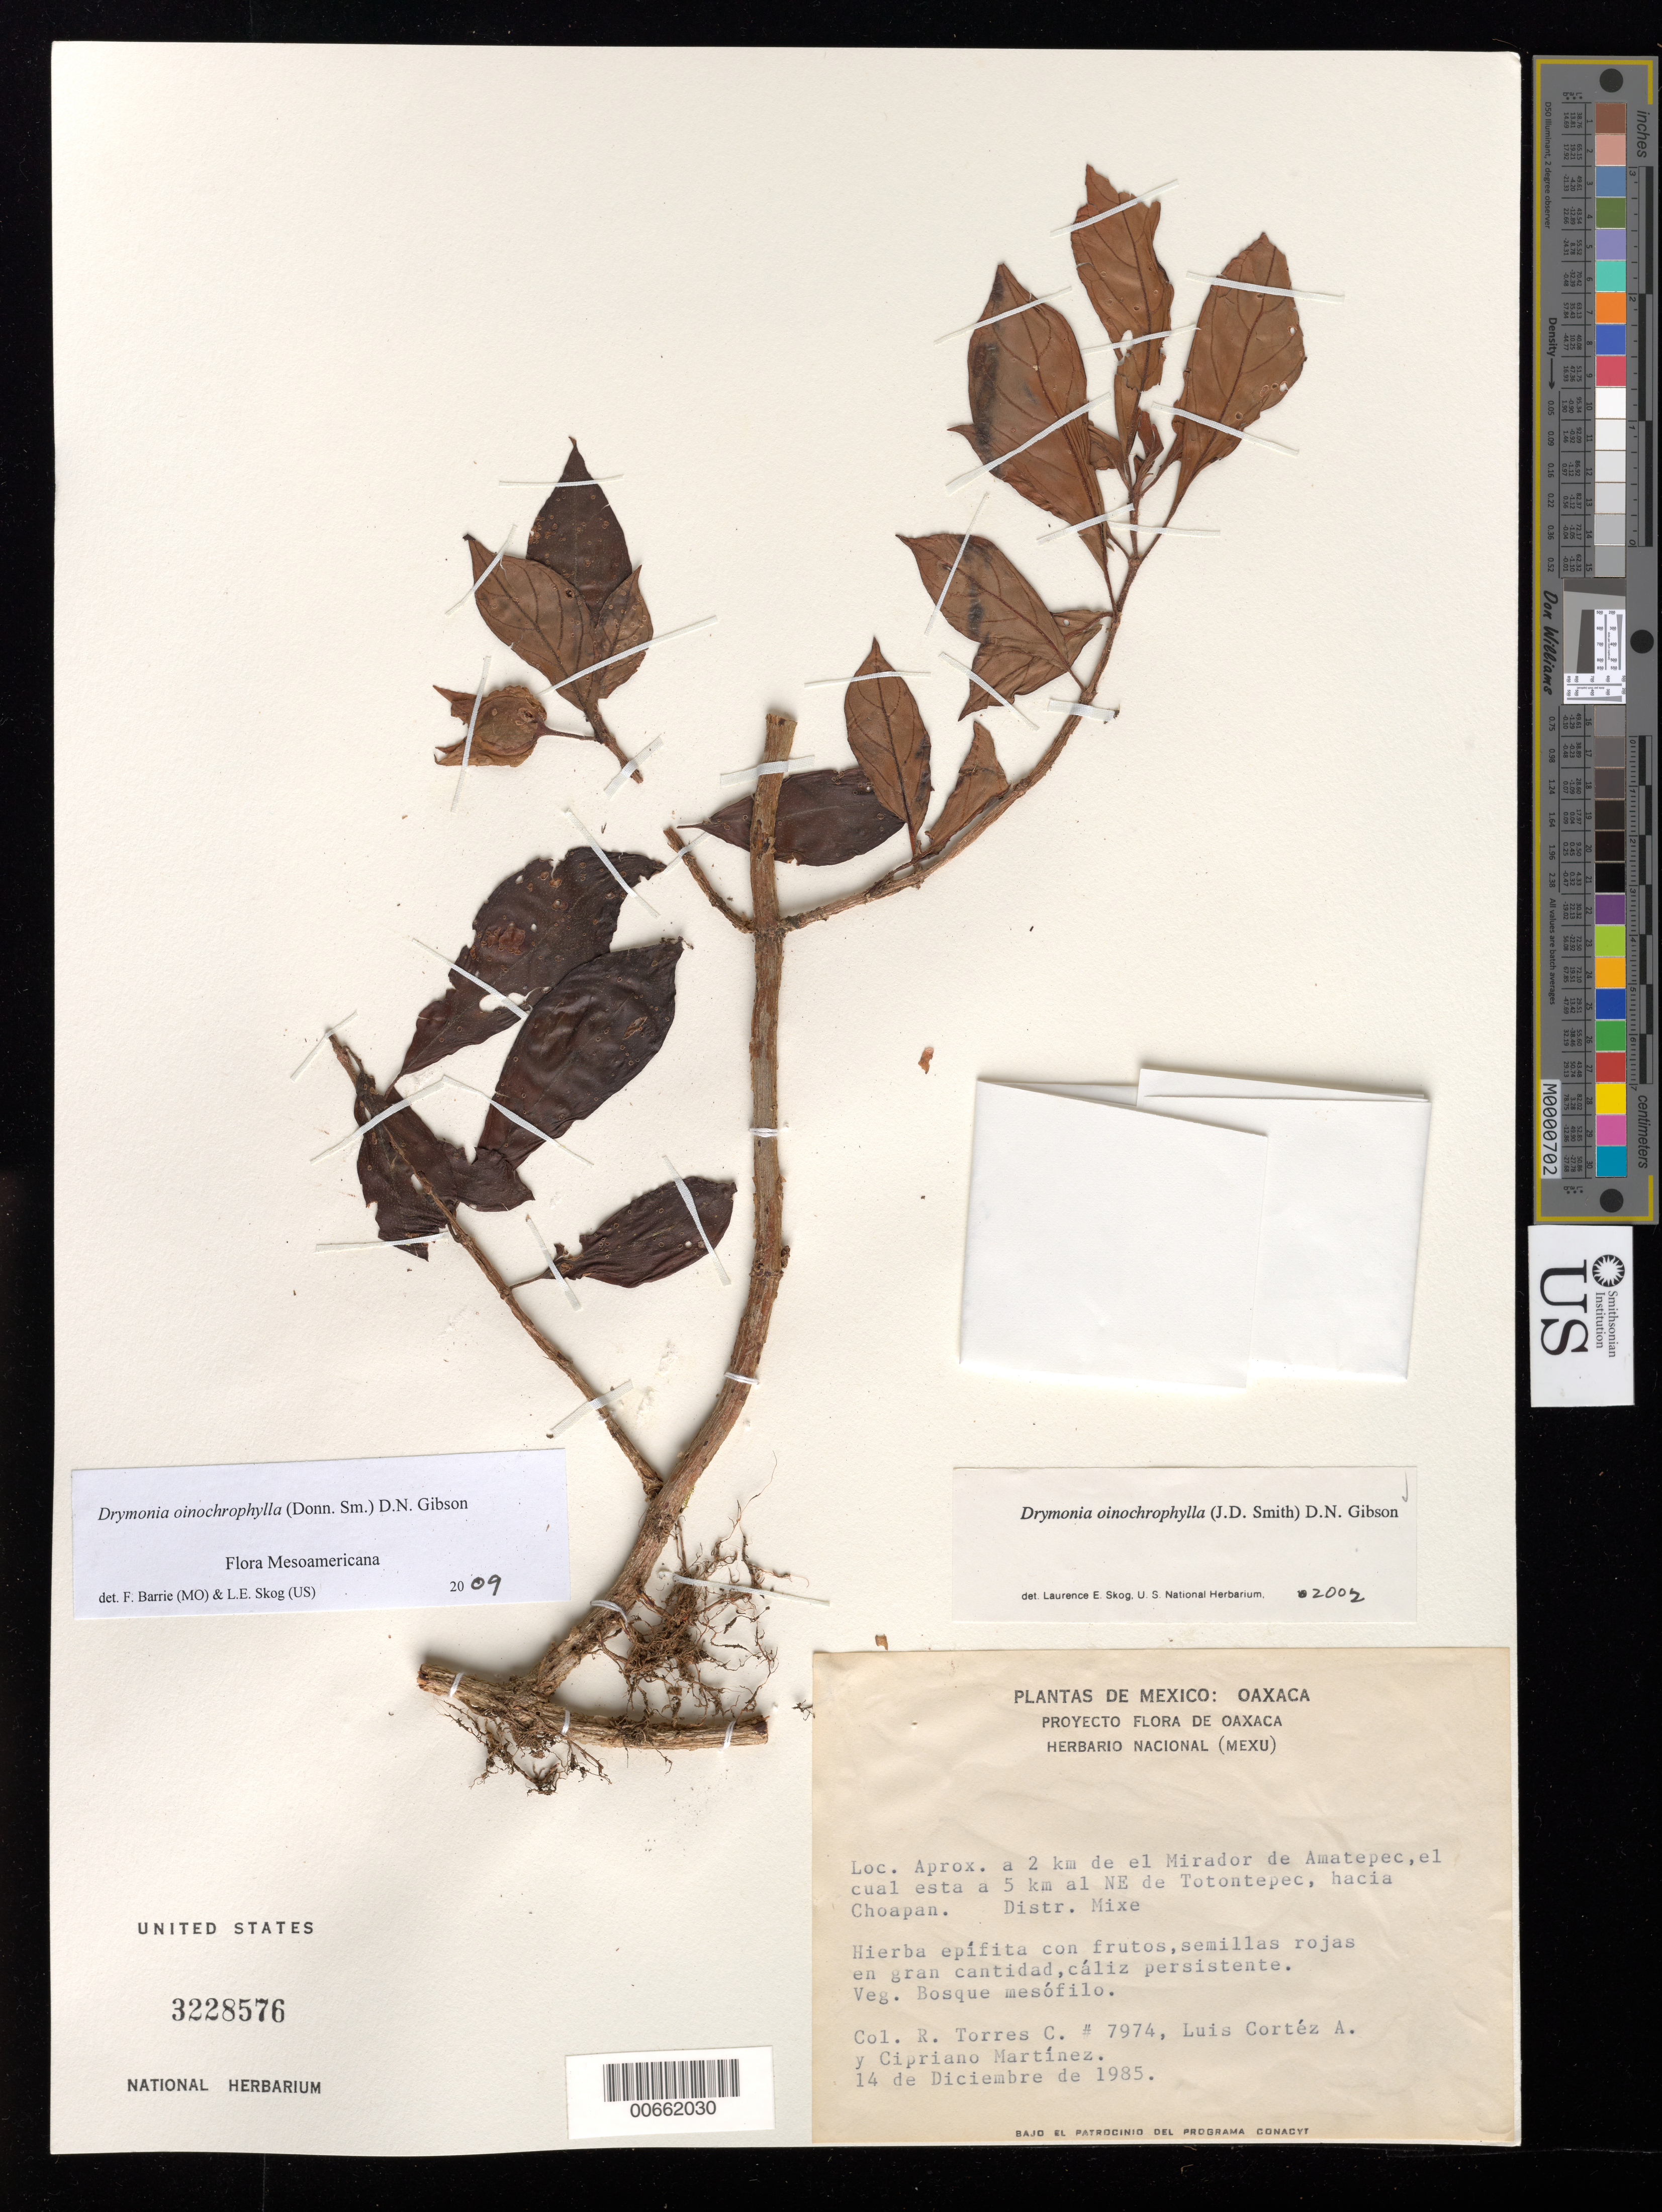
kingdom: Plantae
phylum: Tracheophyta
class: Magnoliopsida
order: Lamiales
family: Gesneriaceae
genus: Drymonia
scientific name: Drymonia oinochrophylla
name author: (Donn. Sm.) D.N. Gibson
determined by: Skog, Laurence E.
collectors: R. Torres C., L. Cortes-A. & C. Martínez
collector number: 7974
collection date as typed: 14 Dec 1985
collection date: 1985-12-14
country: Mexico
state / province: Oaxaca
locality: Aprox. a 2 km de el Mirador de Amatepec, el cual esta a 5 km al NE de Totontepec, hacia Choapan Distr. Mixe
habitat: Bosque mesófilo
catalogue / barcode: US 3228576